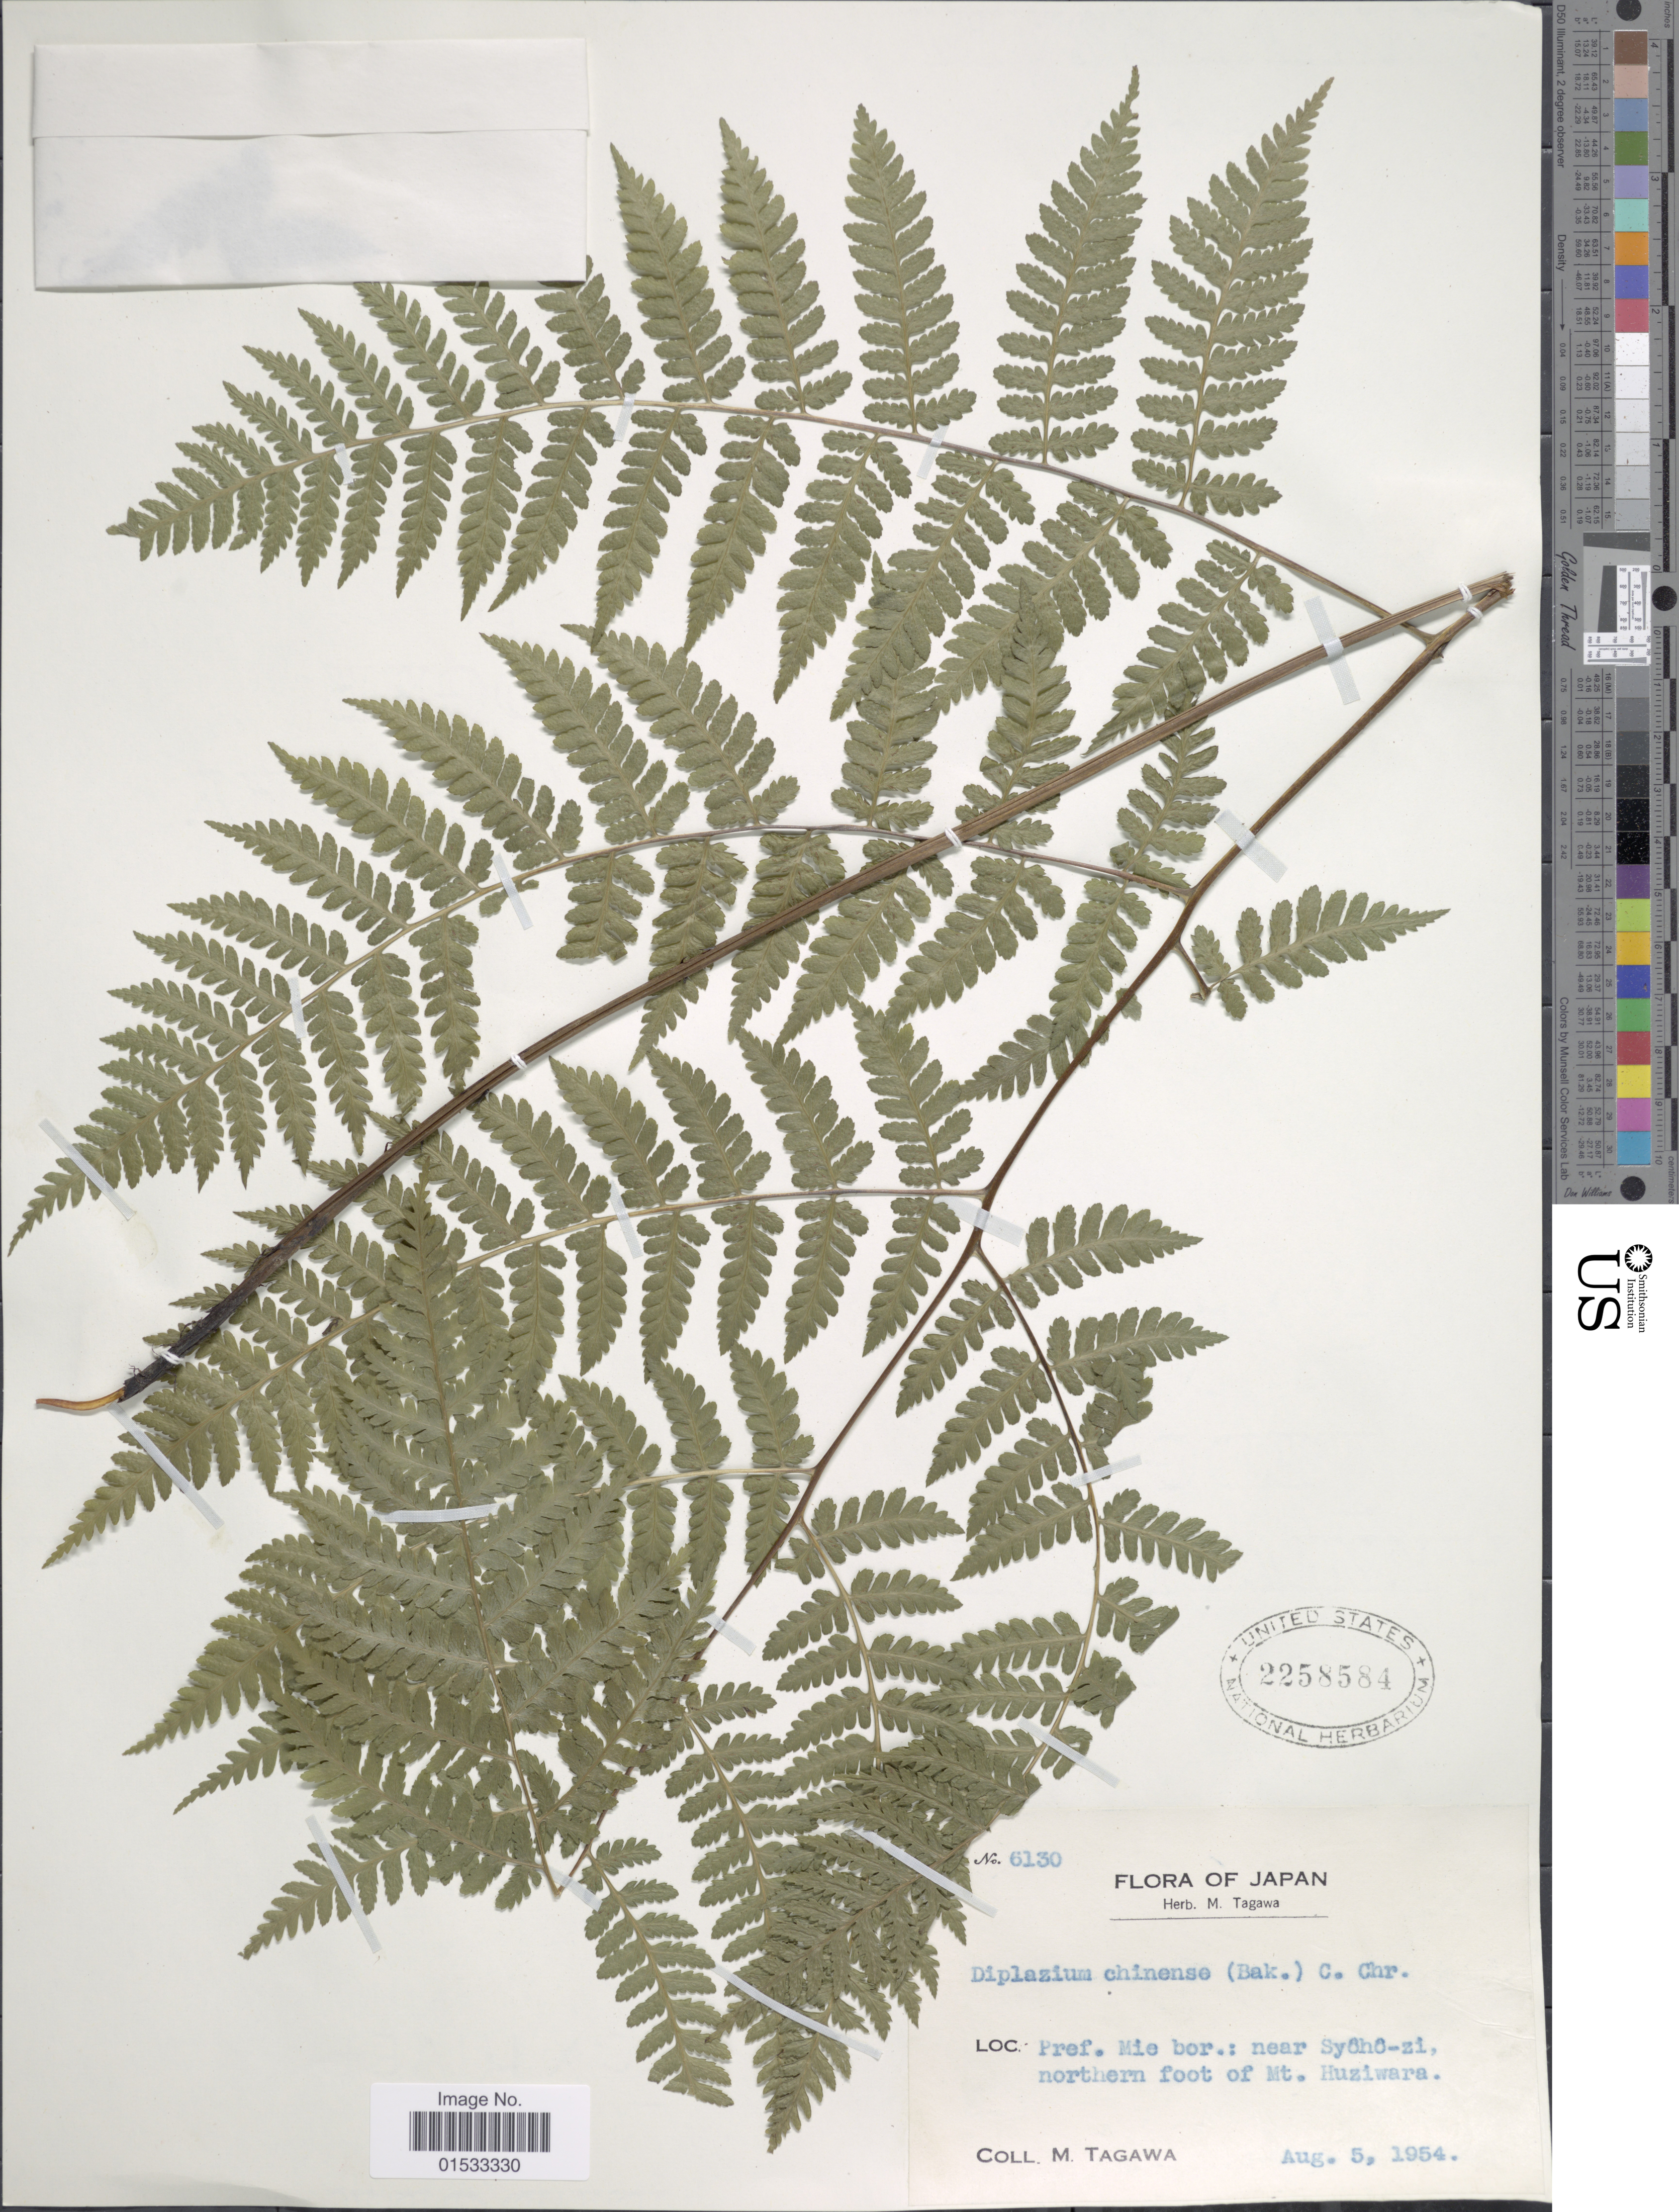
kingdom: Plantae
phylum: Tracheophyta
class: Polypodiopsida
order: Polypodiales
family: Athyriaceae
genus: Diplazium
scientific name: Diplazium chinense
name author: (Baker) C. Chr.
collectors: M. Tagawa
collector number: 6130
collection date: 1954-08-05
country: Japan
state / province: Mie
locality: Near Syôhô- zi, northern foot of Mt. Huiziwara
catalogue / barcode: US 2258584